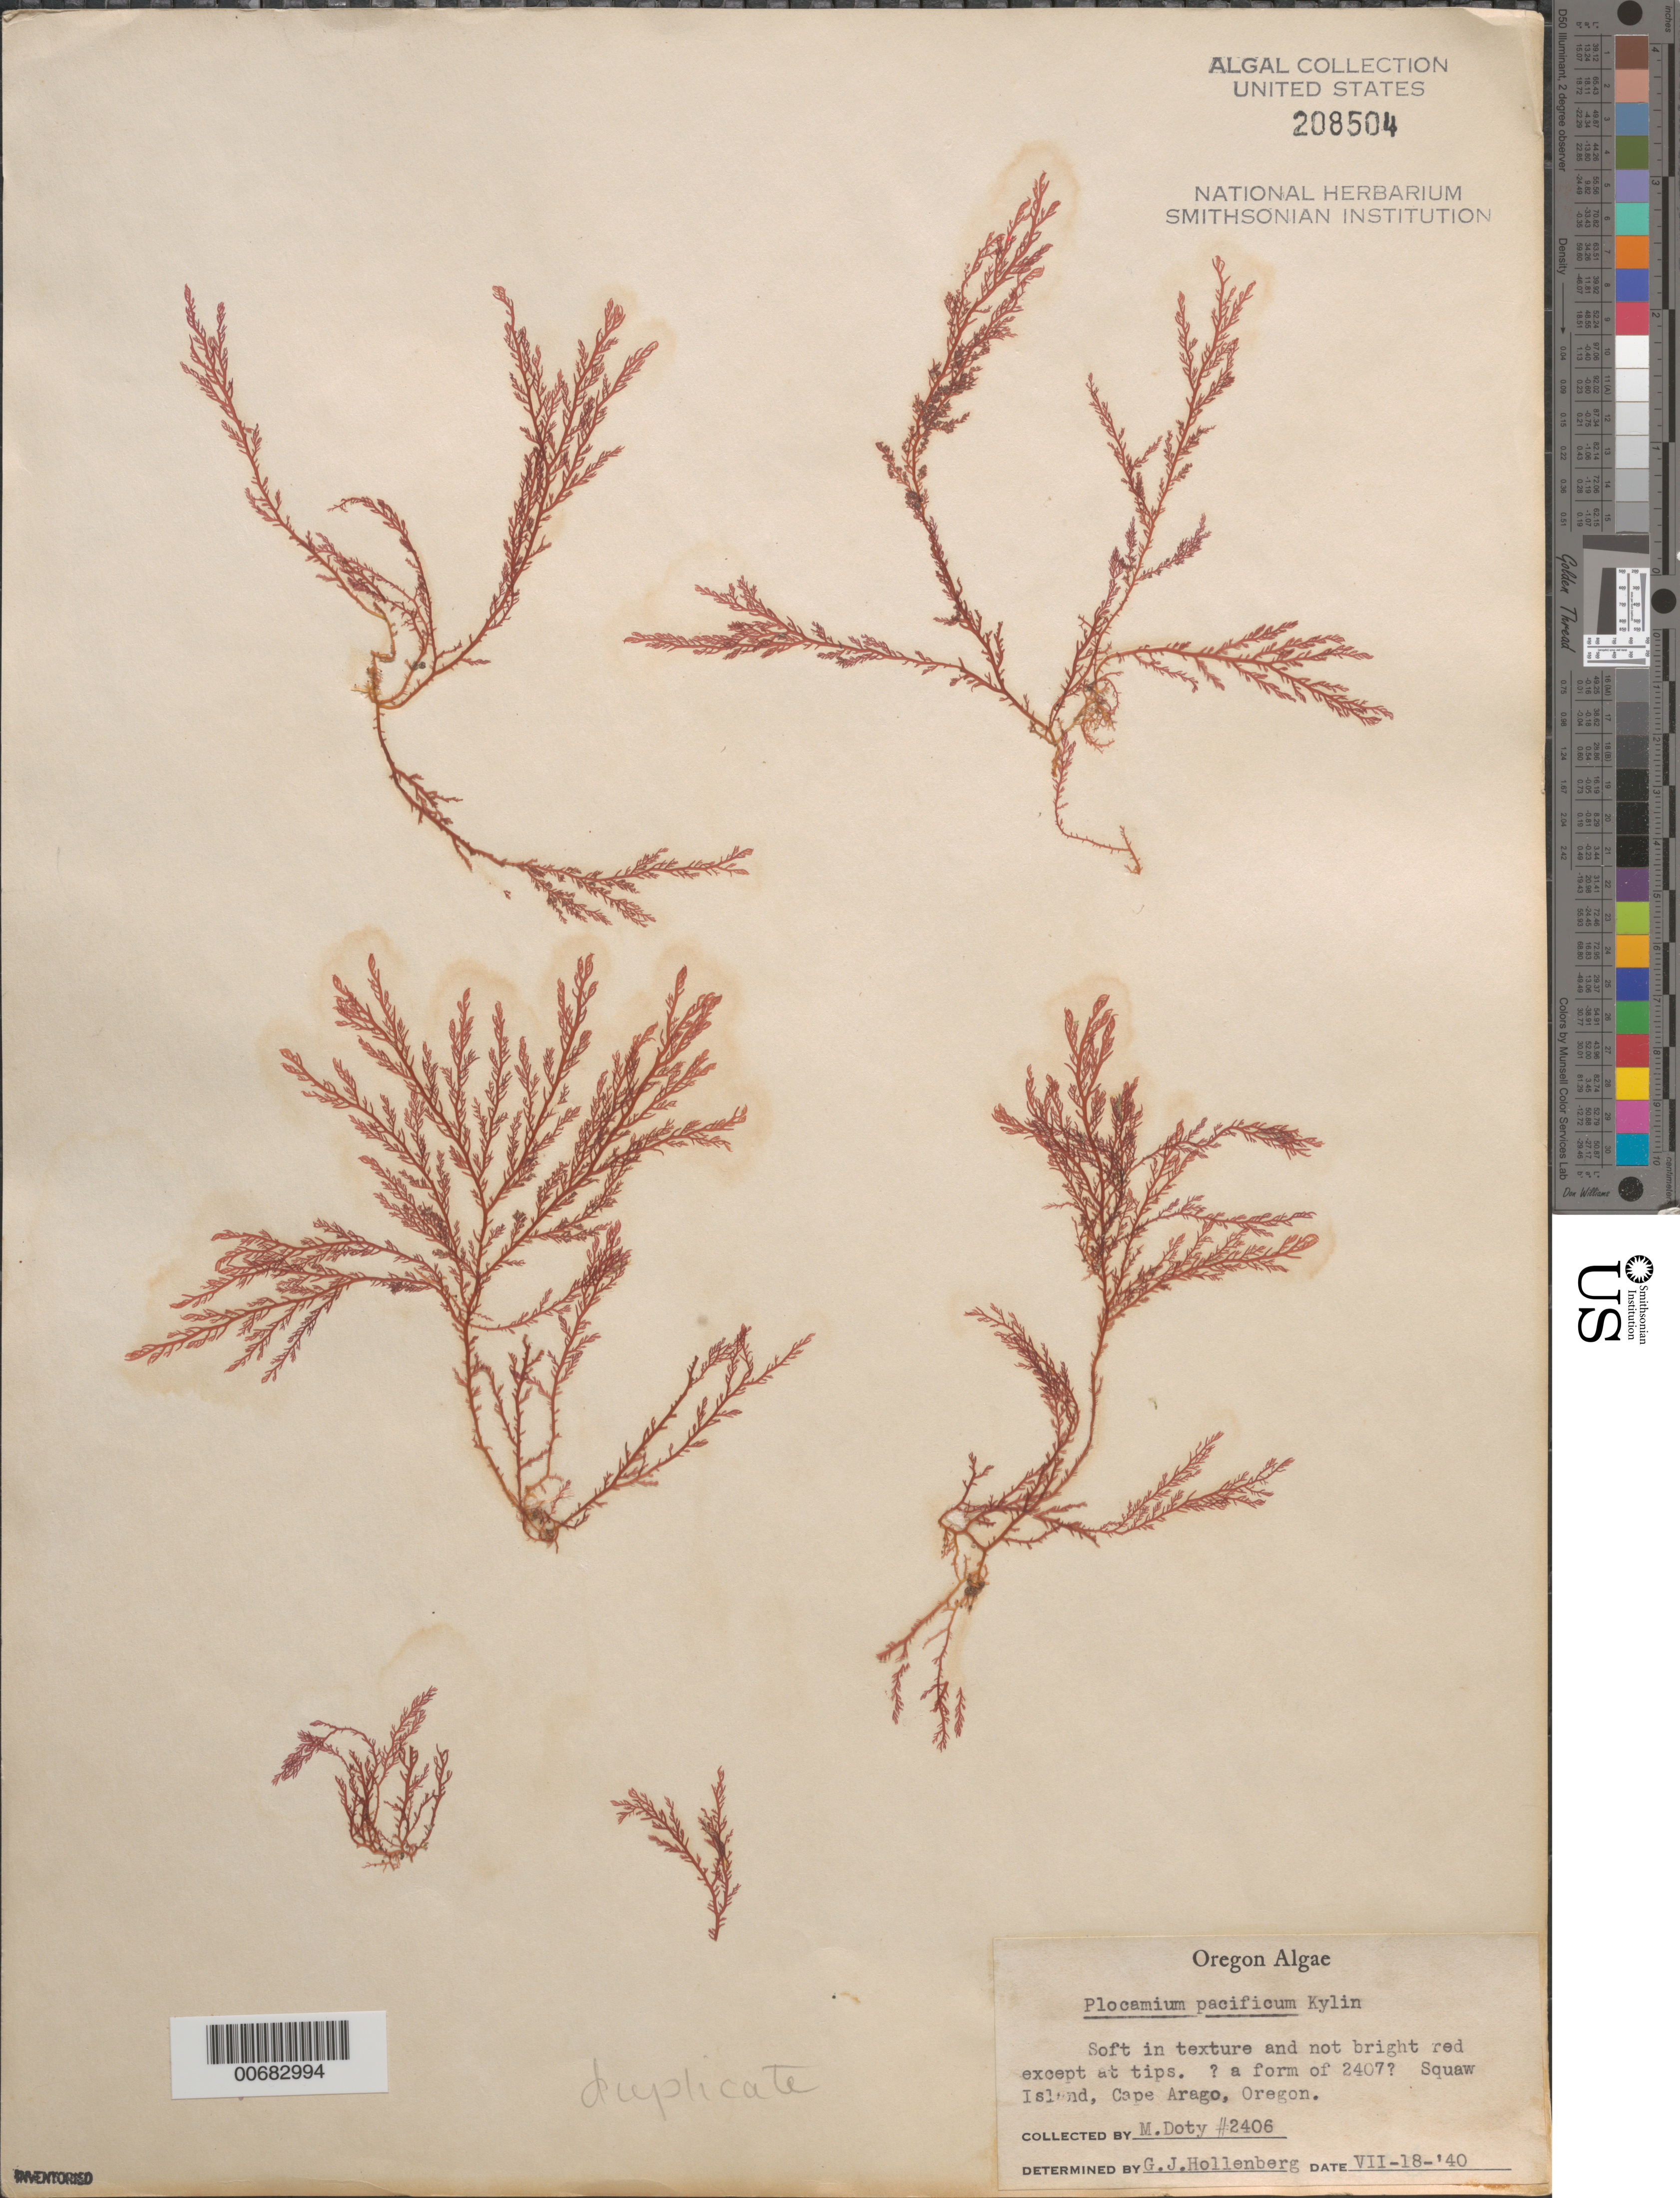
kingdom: Plantae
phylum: Rhodophyta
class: Florideophyceae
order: Plocamiales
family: Plocamiaceae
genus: Plocamium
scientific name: Plocamium pacificum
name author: Kylin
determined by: Hollenberg, George J.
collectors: M. S. Doty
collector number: MSD 2406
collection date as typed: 18 Jul 1940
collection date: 1940-07-18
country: United States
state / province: Oregon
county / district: Coos County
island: Squaw Island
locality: Cape Arago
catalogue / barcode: US 208504